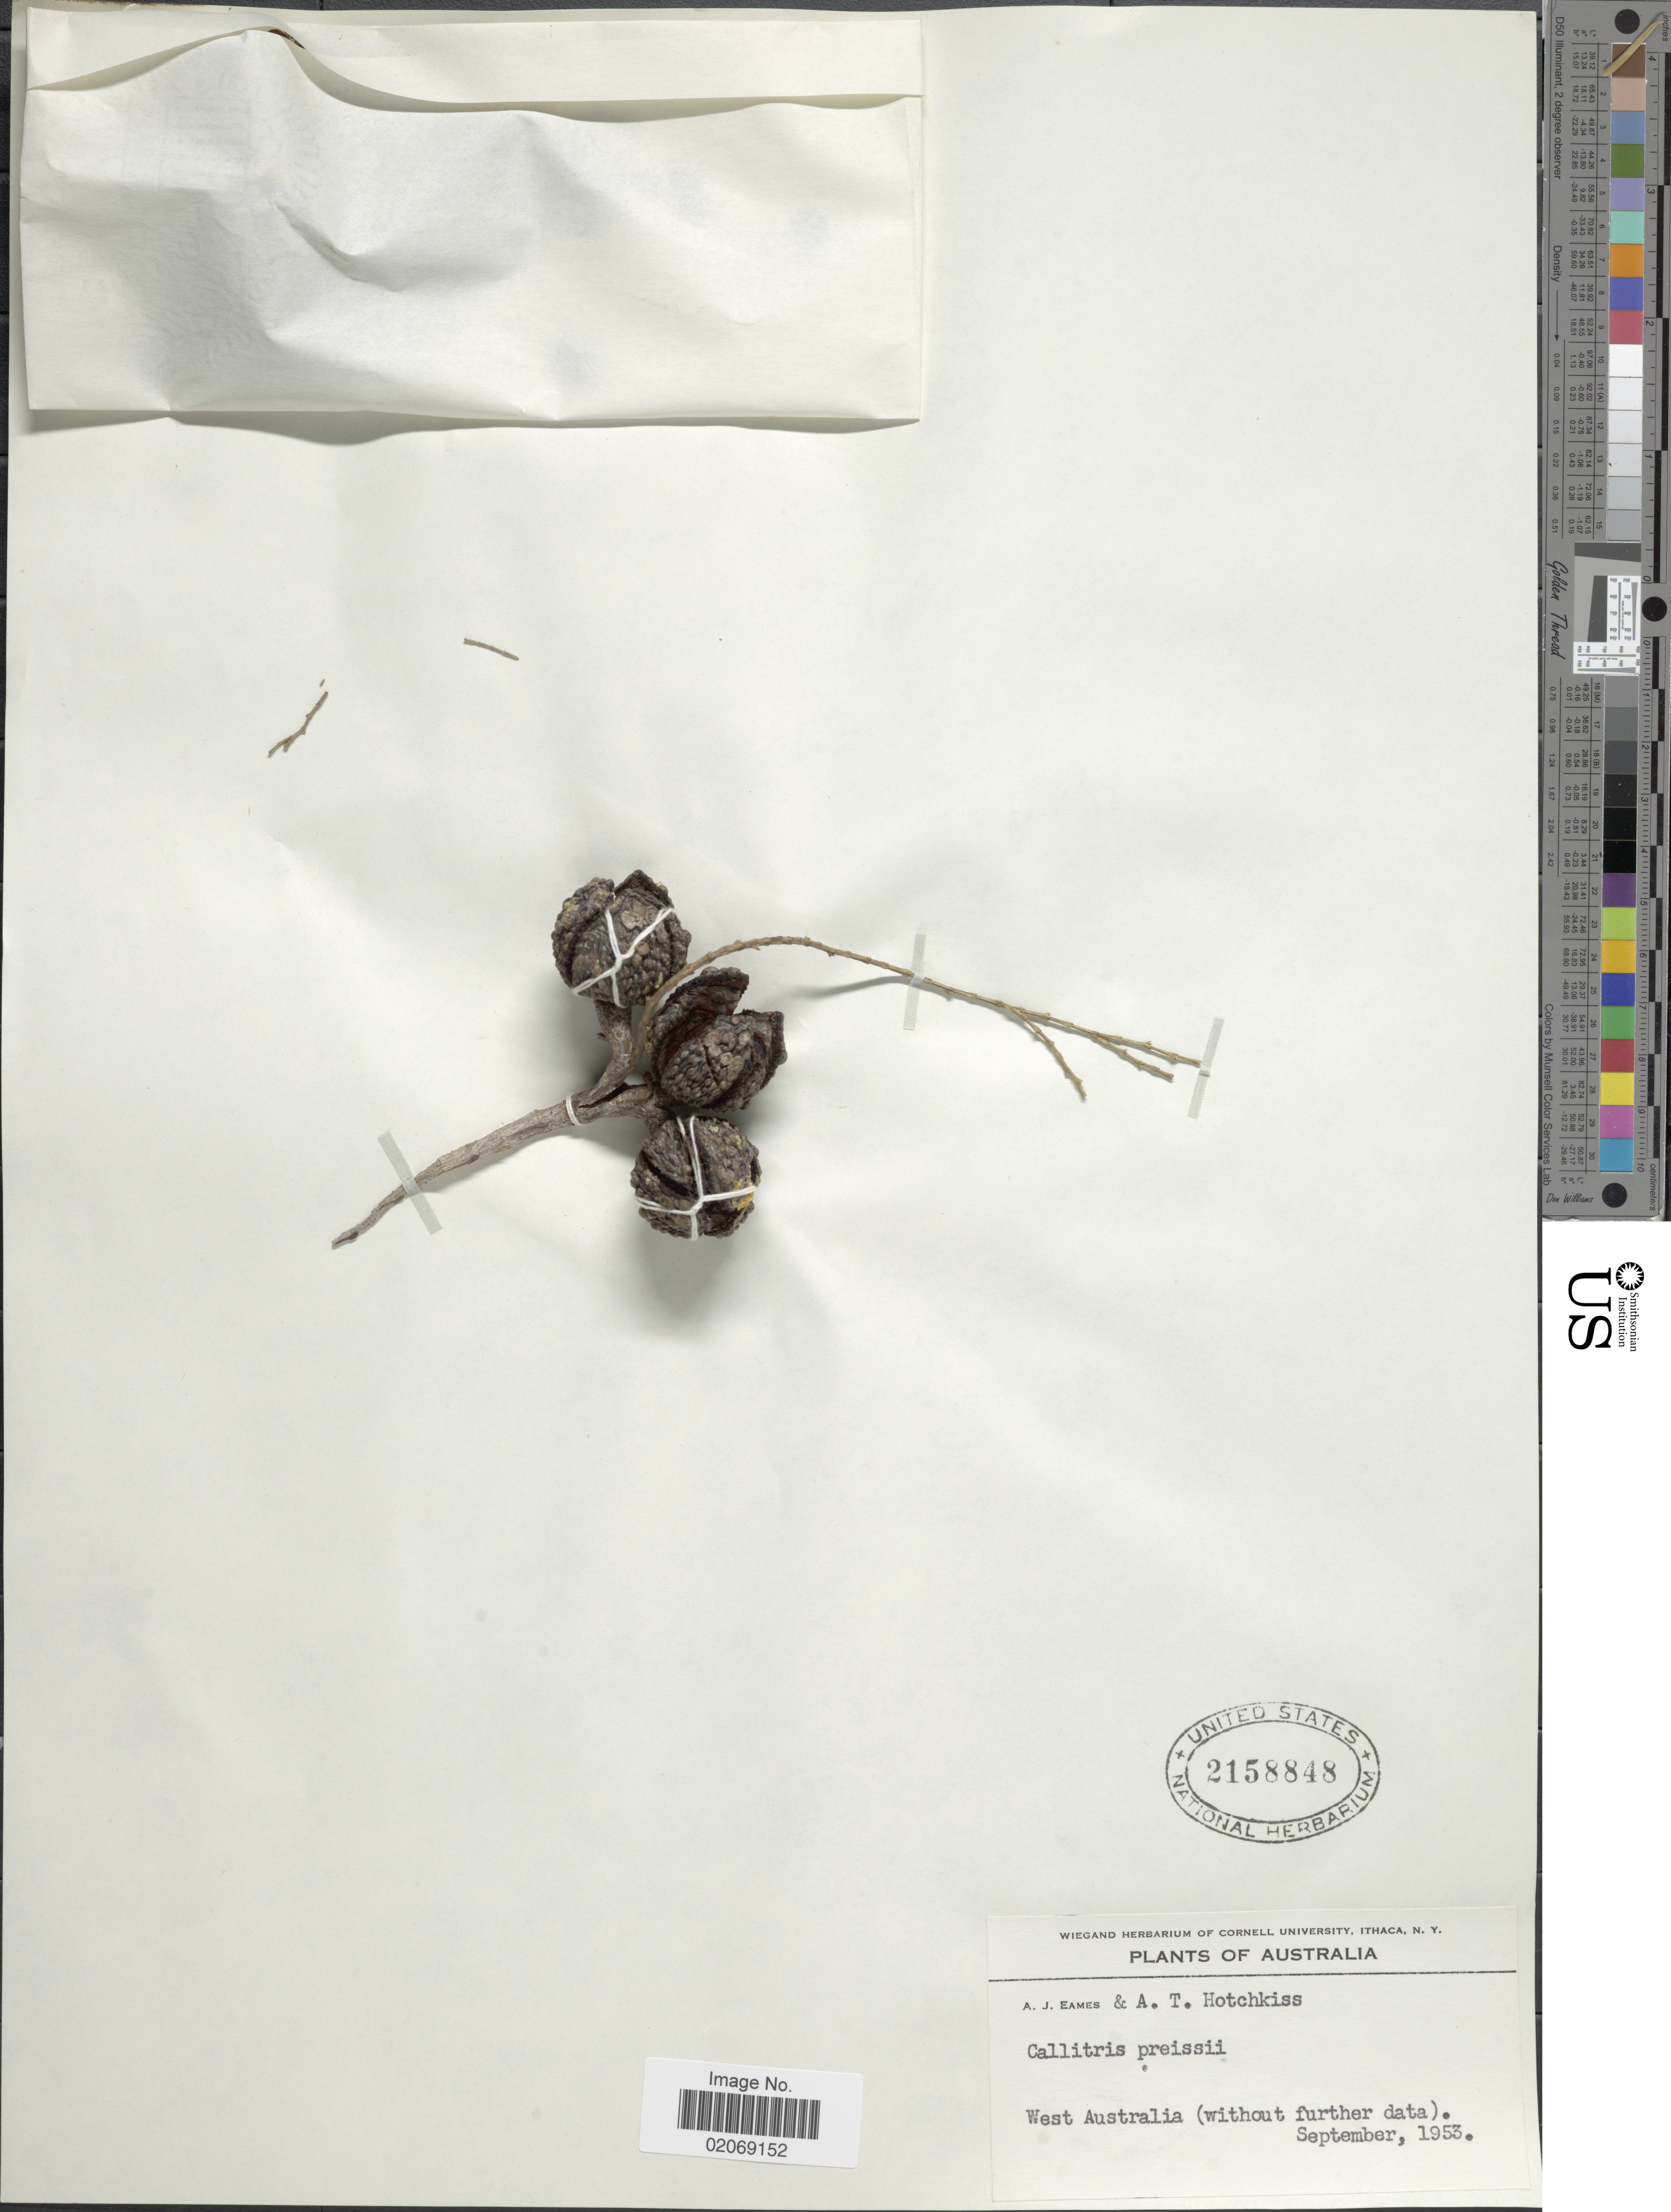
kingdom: Plantae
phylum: Tracheophyta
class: Pinopsida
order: Pinales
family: Cupressaceae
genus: Callitris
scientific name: Callitris preissii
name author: Miq.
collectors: A. J. Eames & A. Hotchkiss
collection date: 1953-09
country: Australia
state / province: Western Australia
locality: West Australia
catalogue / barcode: US 2158848